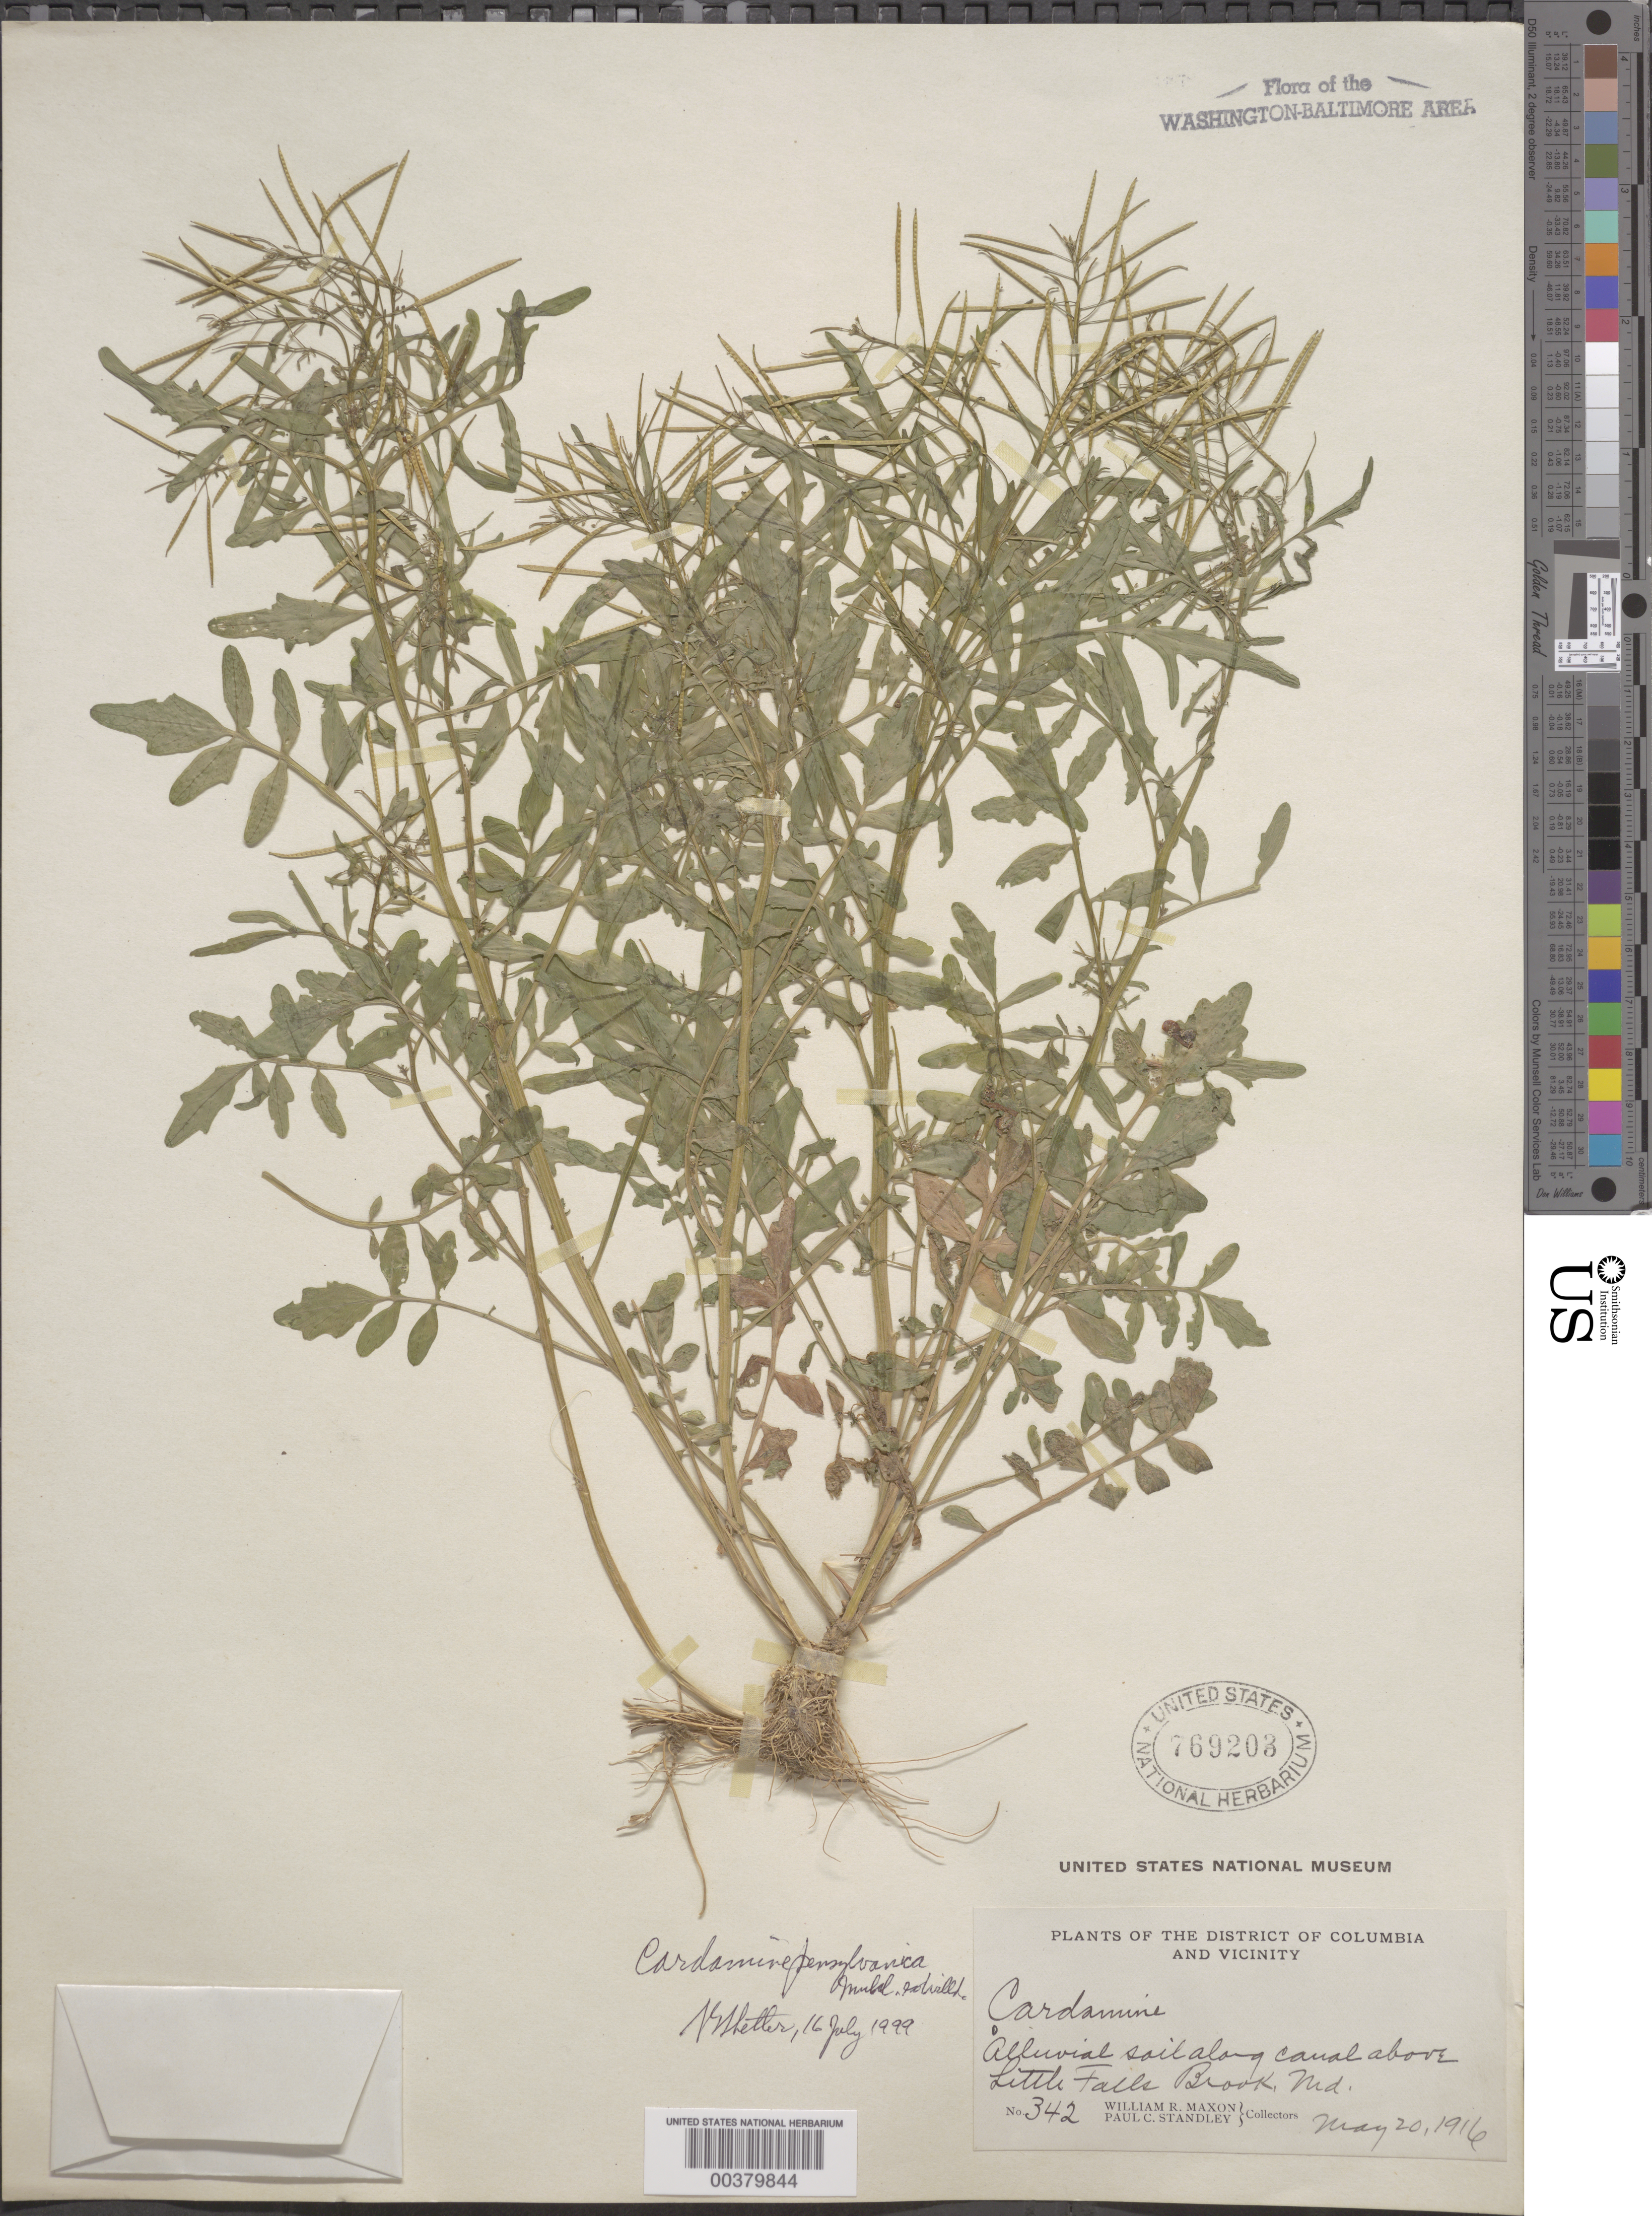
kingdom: Plantae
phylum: Tracheophyta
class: Magnoliopsida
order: Brassicales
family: Brassicaceae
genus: Cardamine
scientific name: Cardamine pensylvanica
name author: Muhl. ex Willd.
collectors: W. R. Maxon & P. C. Standley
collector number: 342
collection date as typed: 20 May 1916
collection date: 1916-05-20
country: United States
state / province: Maryland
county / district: Montgomery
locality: Little Falls Brook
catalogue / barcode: US 769203